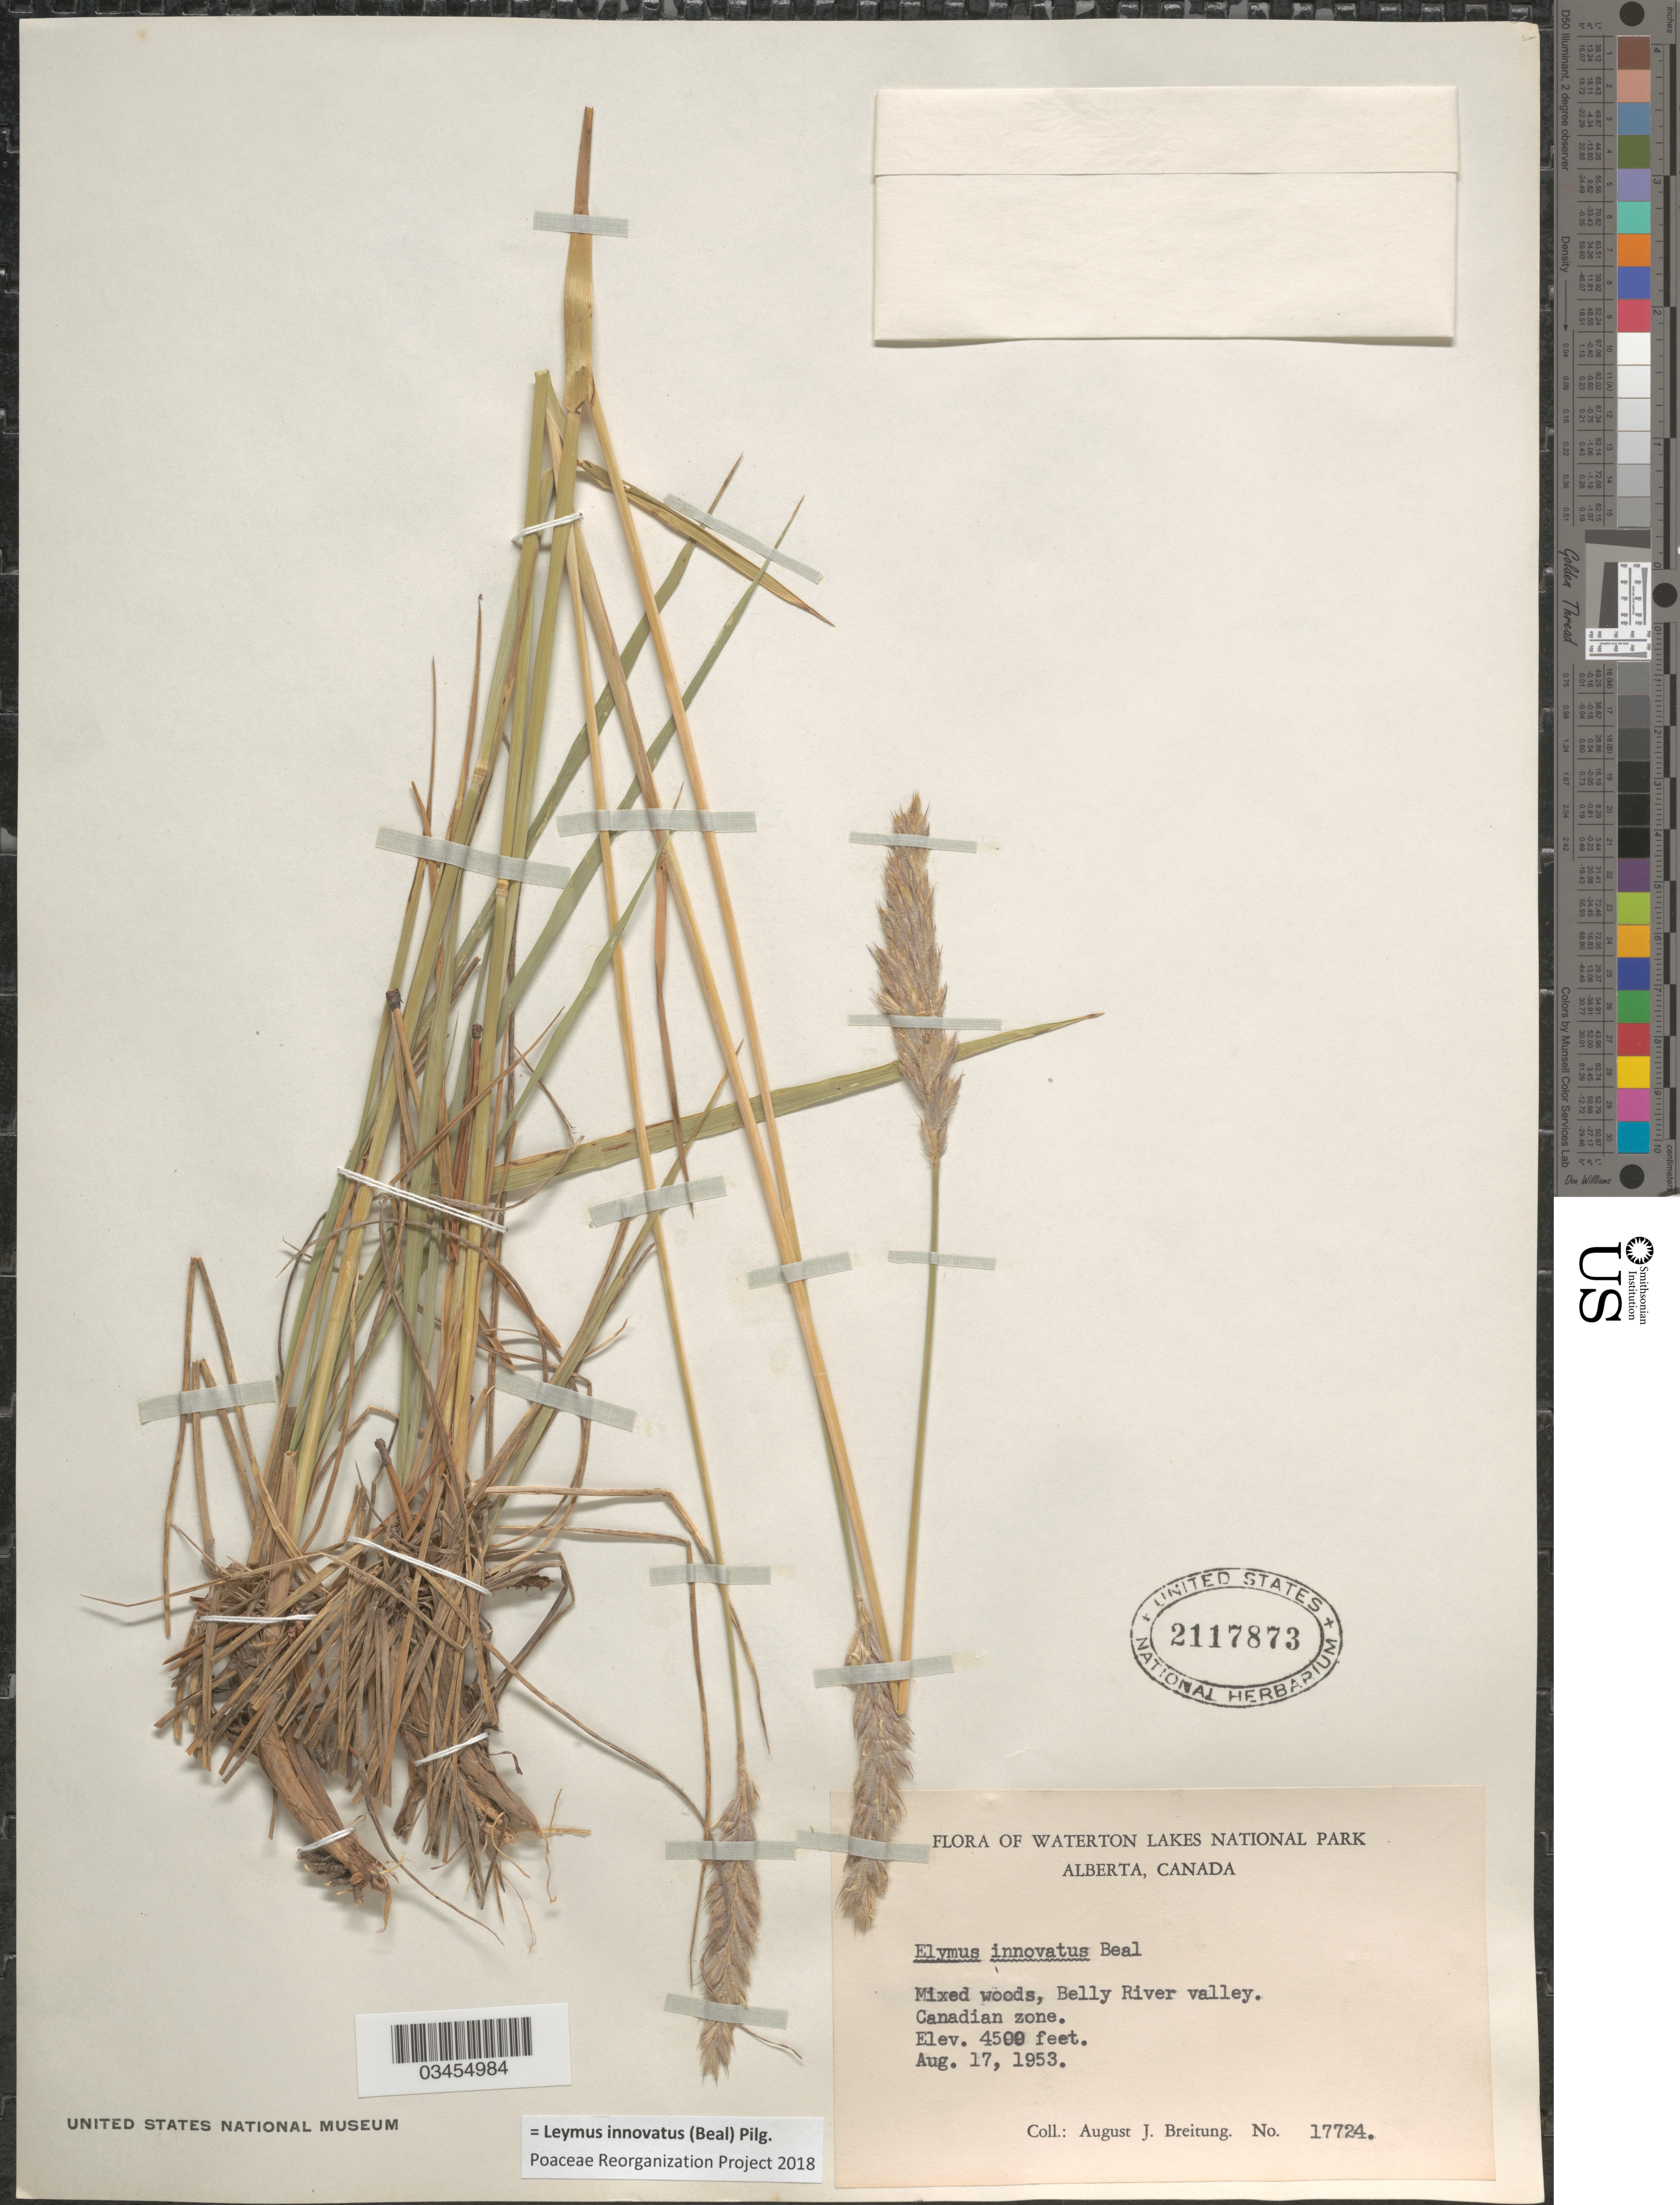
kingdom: Plantae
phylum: Tracheophyta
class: Liliopsida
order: Poales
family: Poaceae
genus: Leymus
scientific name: Leymus innovatus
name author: (W.J. Beal) Pilg.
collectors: A. Breitung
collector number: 17724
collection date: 1953-08-17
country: Canada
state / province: Alberta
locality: Waterton Lakes National Park. Mixed woods, Belly River valley. Canadian zone.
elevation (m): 1372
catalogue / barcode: US 2117873